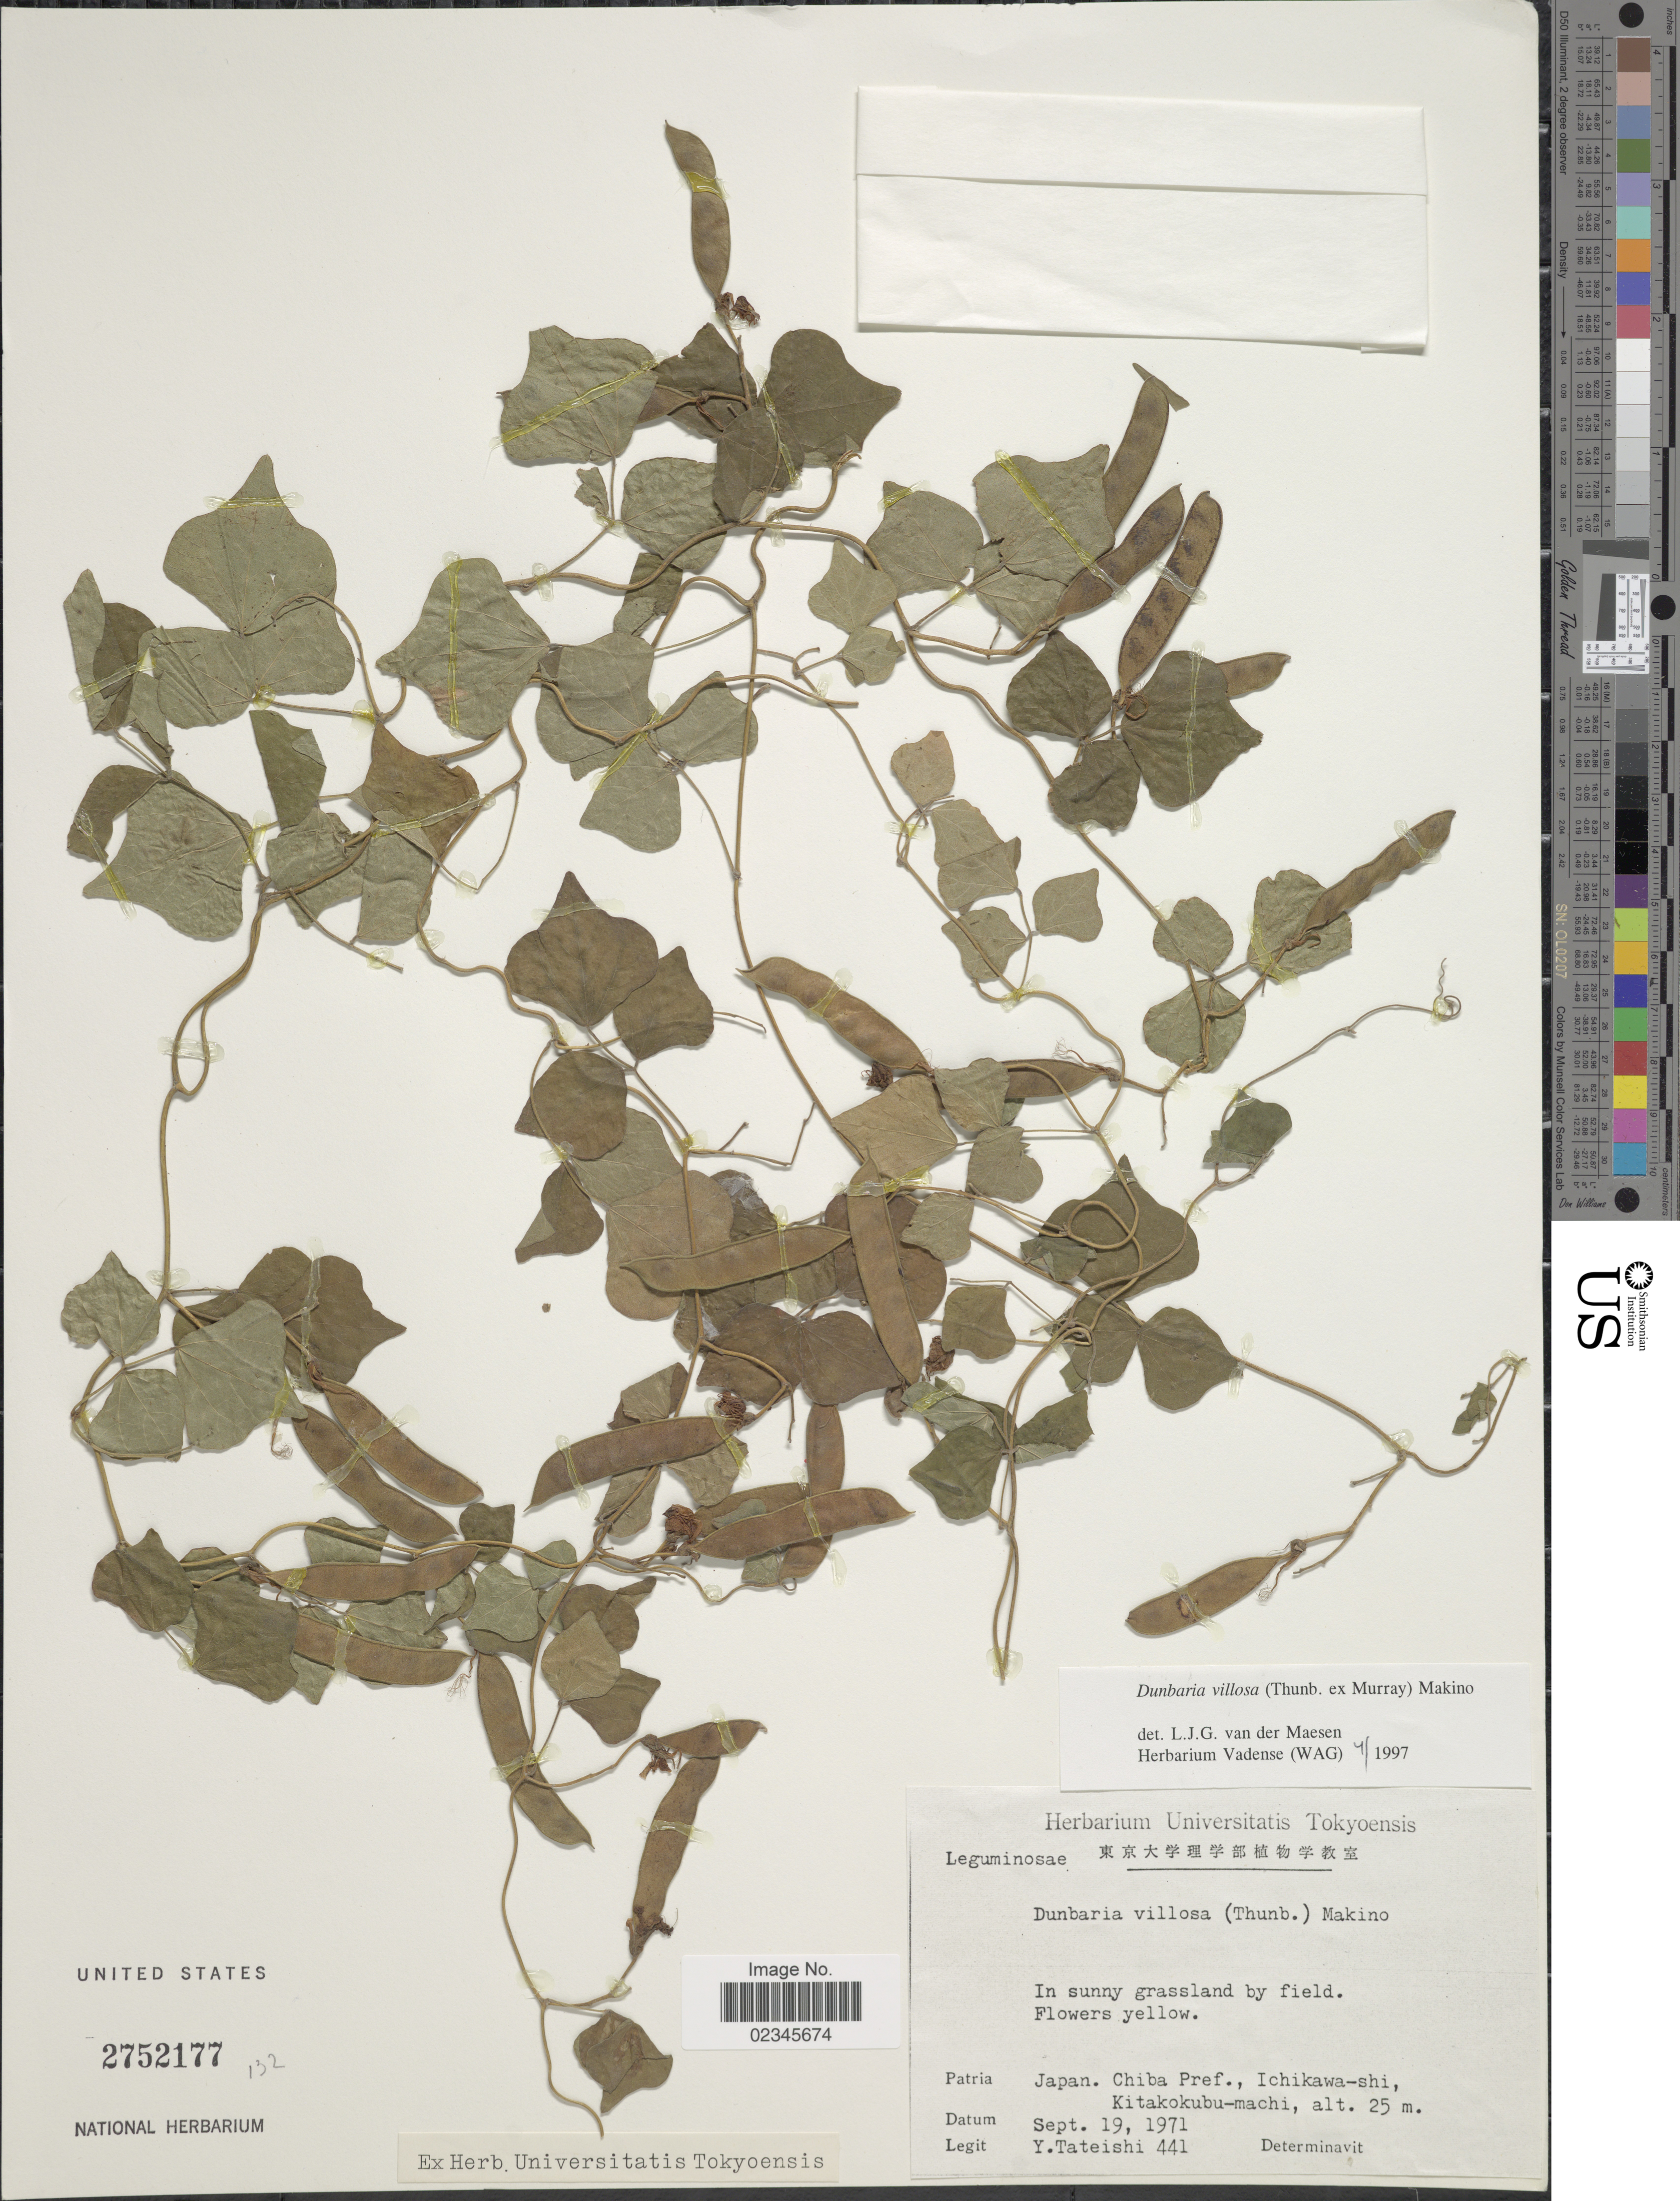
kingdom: Plantae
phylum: Tracheophyta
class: Magnoliopsida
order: Fabales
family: Fabaceae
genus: Dunbaria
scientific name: Dunbaria villosa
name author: (Thunb.) Makino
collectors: Y. Tateishi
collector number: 441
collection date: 1971-09-19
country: Japan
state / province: Tiba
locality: Proef. Chiba, Ichikawa-shi, Kitakokubu-machi, in sunny grassland by field.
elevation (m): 25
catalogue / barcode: US 2752177